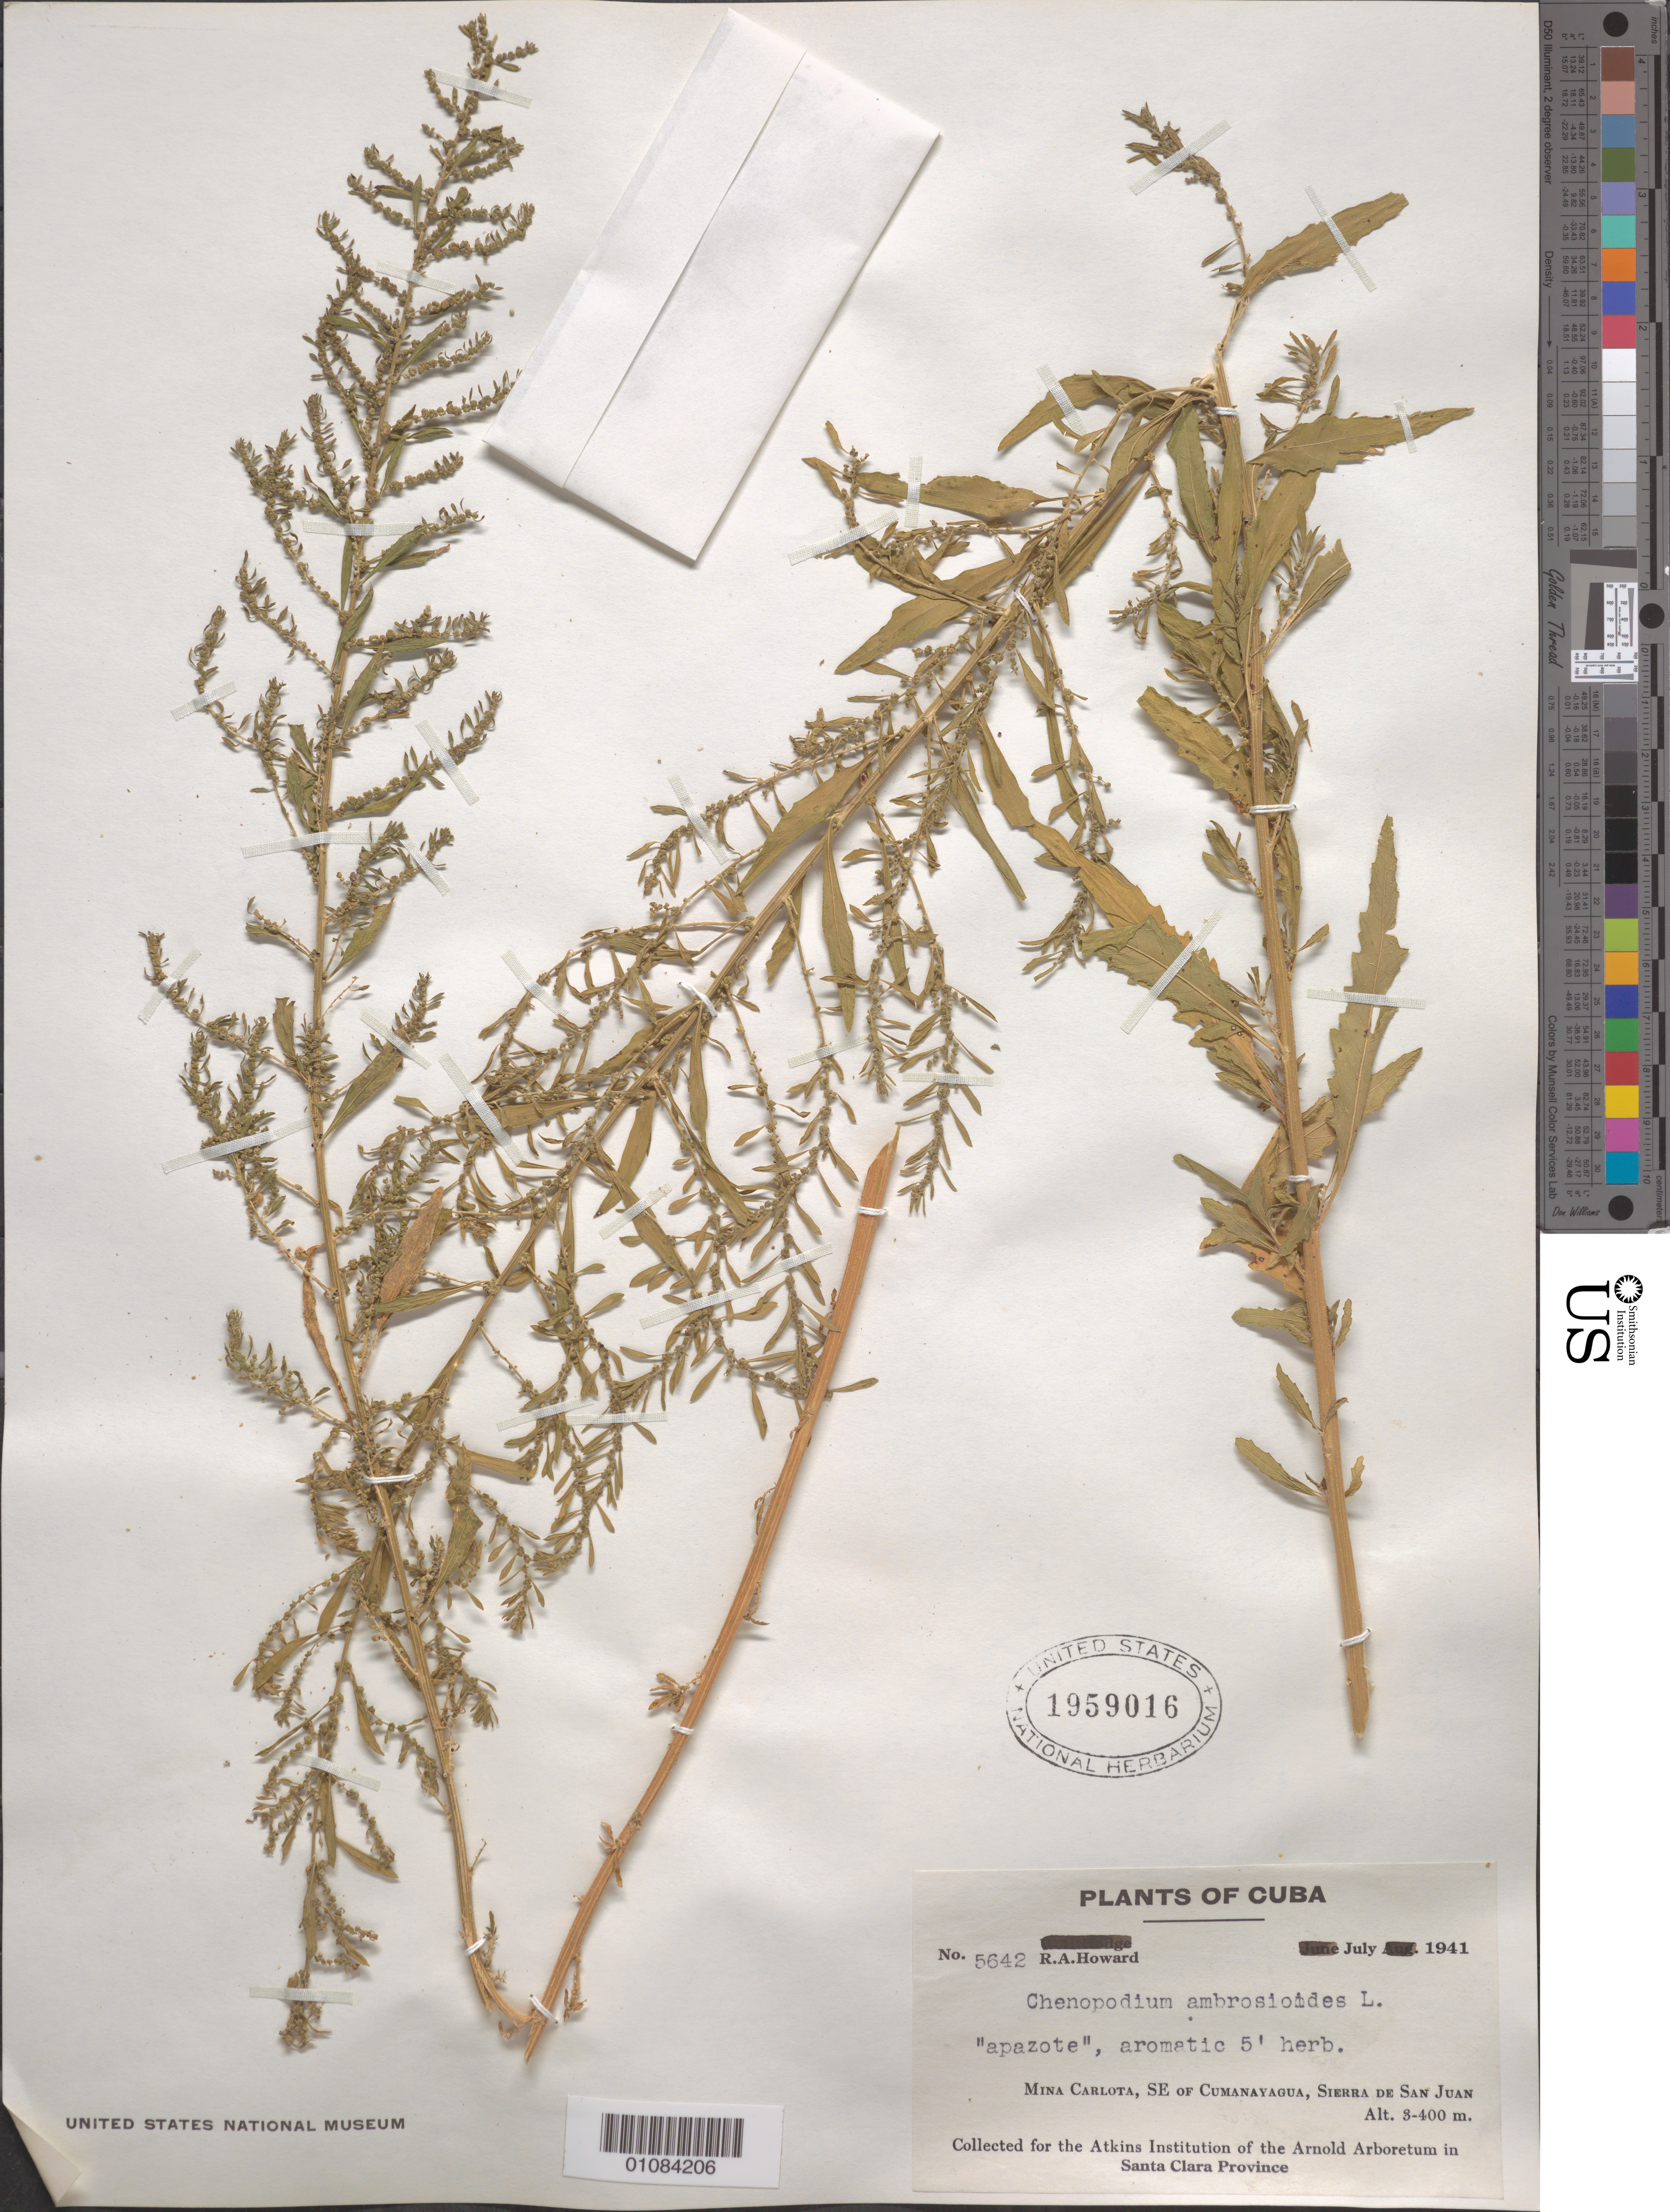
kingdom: Plantae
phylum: Tracheophyta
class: Magnoliopsida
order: Caryophyllales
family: Amaranthaceae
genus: Chenopodium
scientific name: Chenopodium ambrosioides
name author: L.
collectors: R. A. Howard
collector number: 5642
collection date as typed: Jul 1941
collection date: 1941-07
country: Cuba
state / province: Cienfuegos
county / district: Cumanayagua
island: Cuba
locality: Mina Carlota, SE of Cumanayagua, Sierra de San Juan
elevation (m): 3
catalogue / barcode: US 1959016